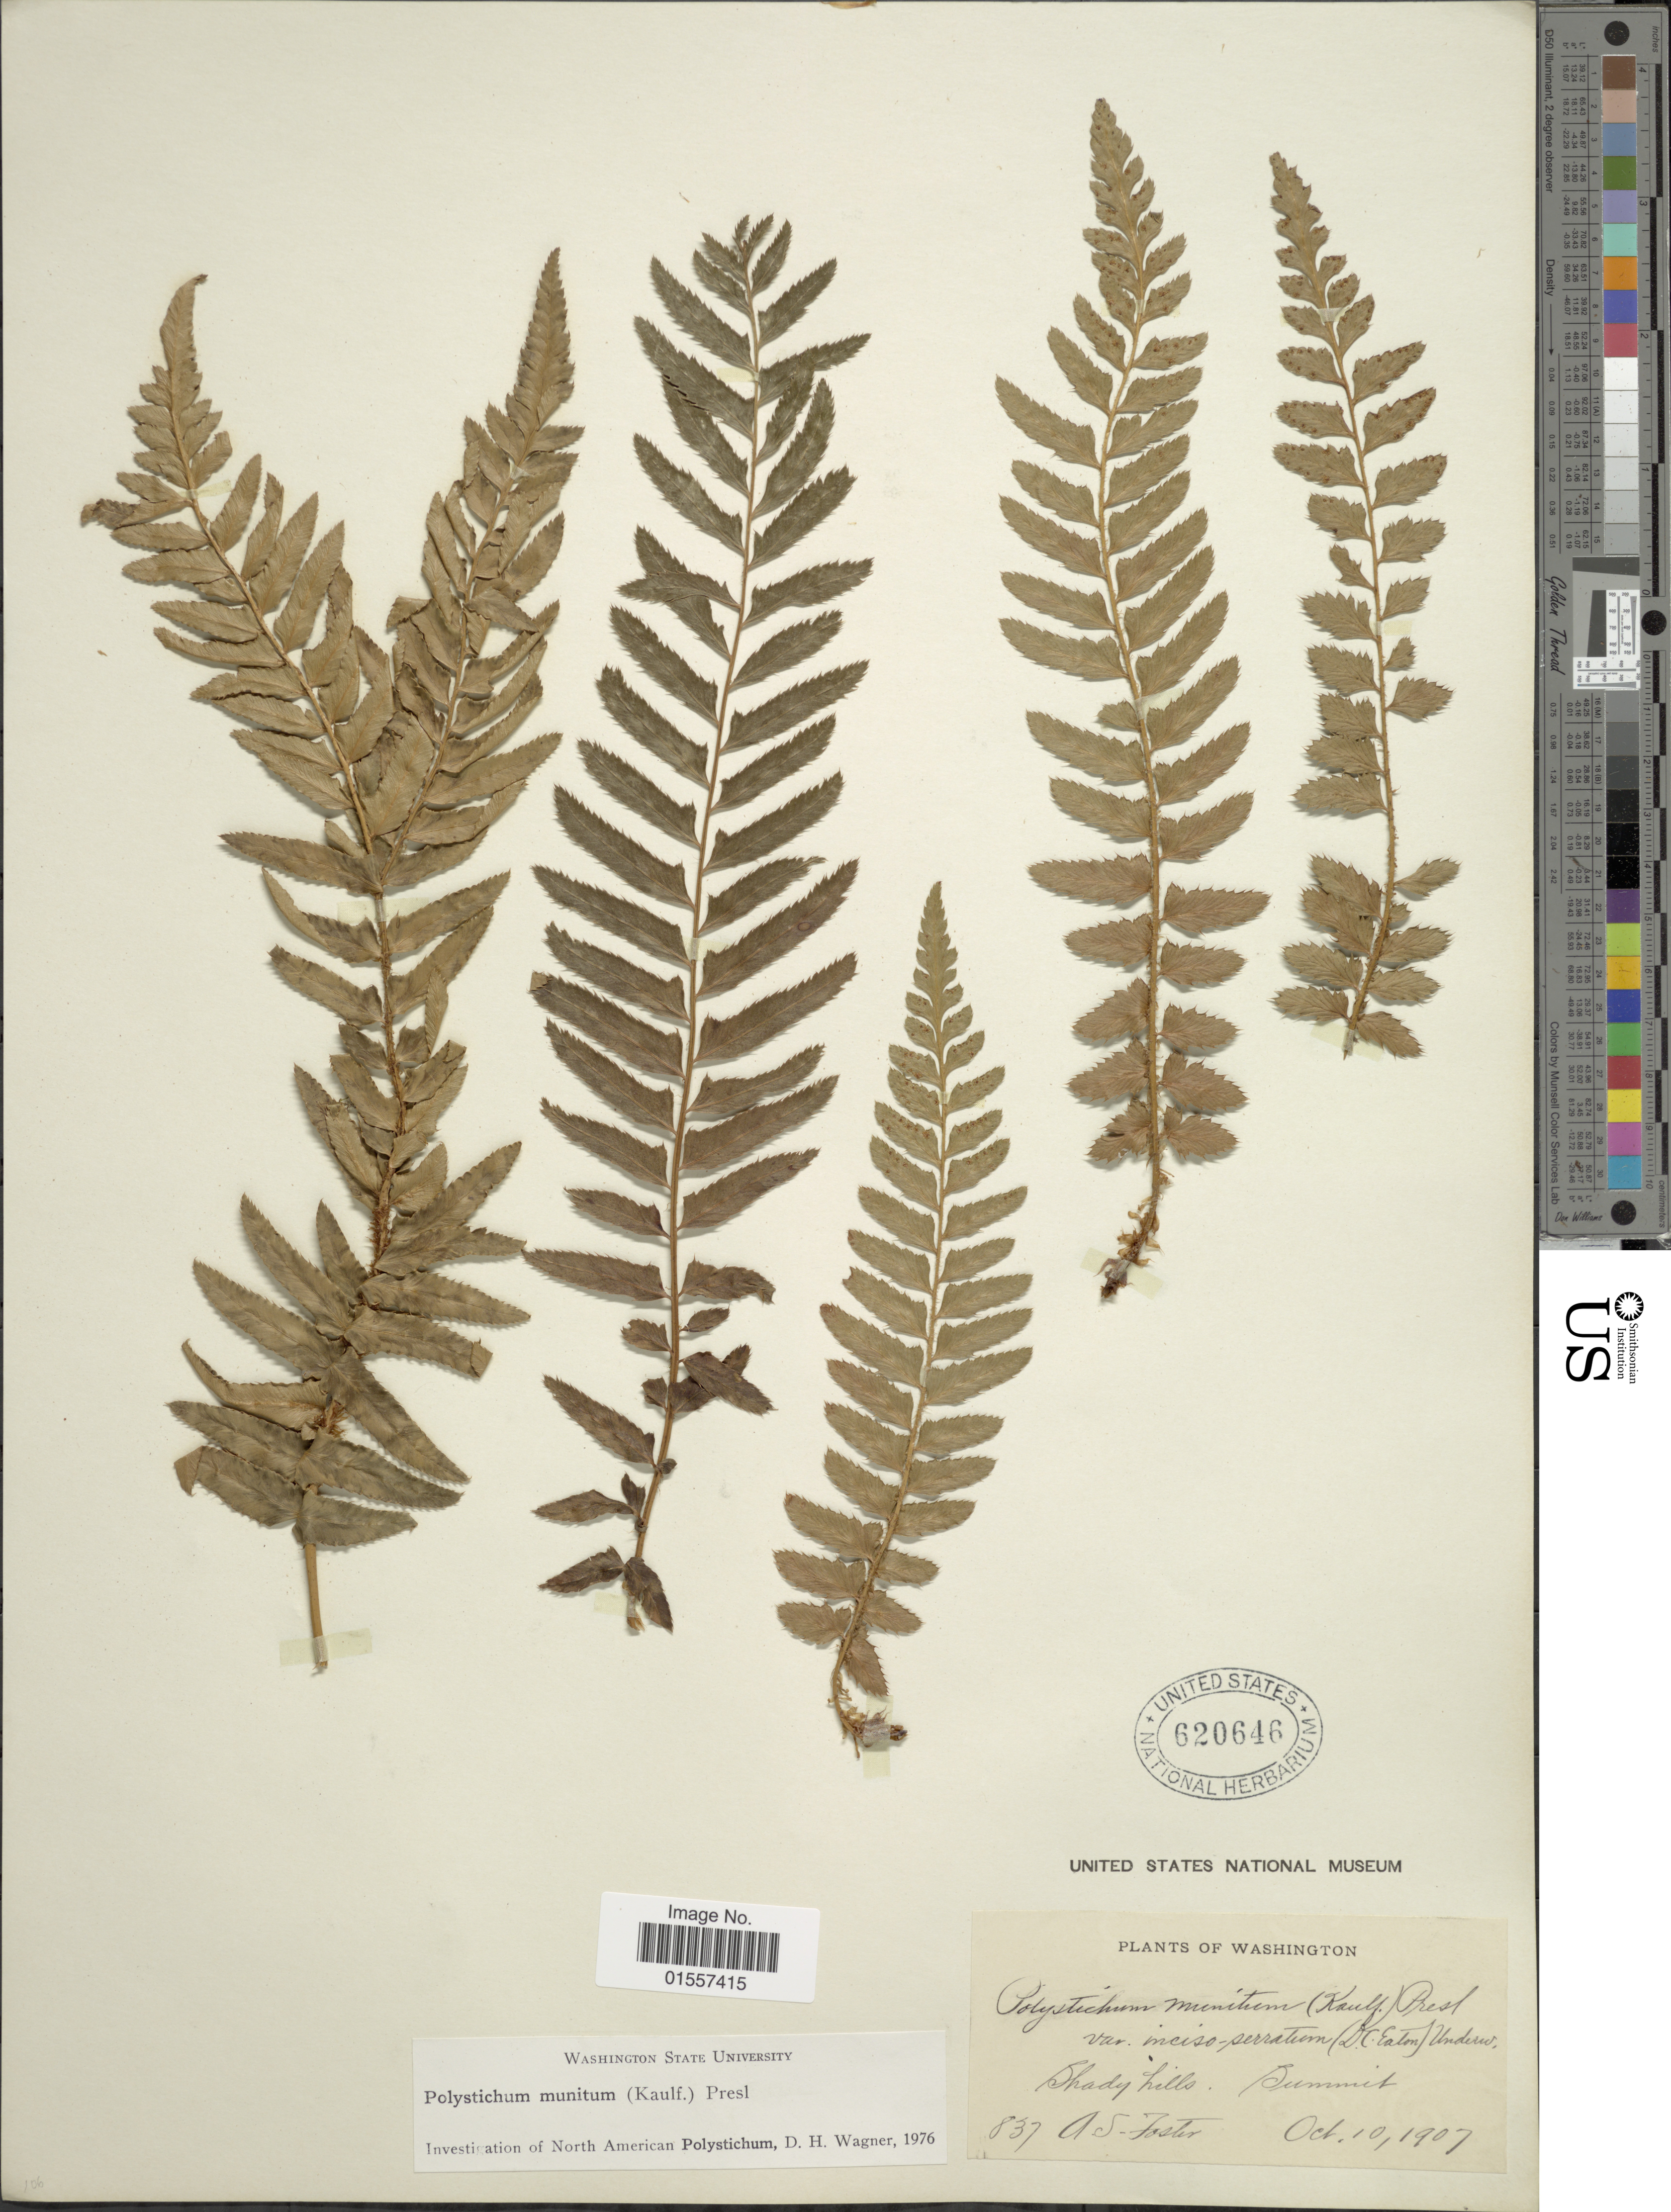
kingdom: Plantae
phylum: Tracheophyta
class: Polypodiopsida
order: Polypodiales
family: Dryopteridaceae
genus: Polystichum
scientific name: Polystichum munitum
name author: (Kaulf.) C. Presl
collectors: A. S. Foster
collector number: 837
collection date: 1907-10-10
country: United States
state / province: Washington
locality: Washington, Shady Hills, summit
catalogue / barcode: US 620646